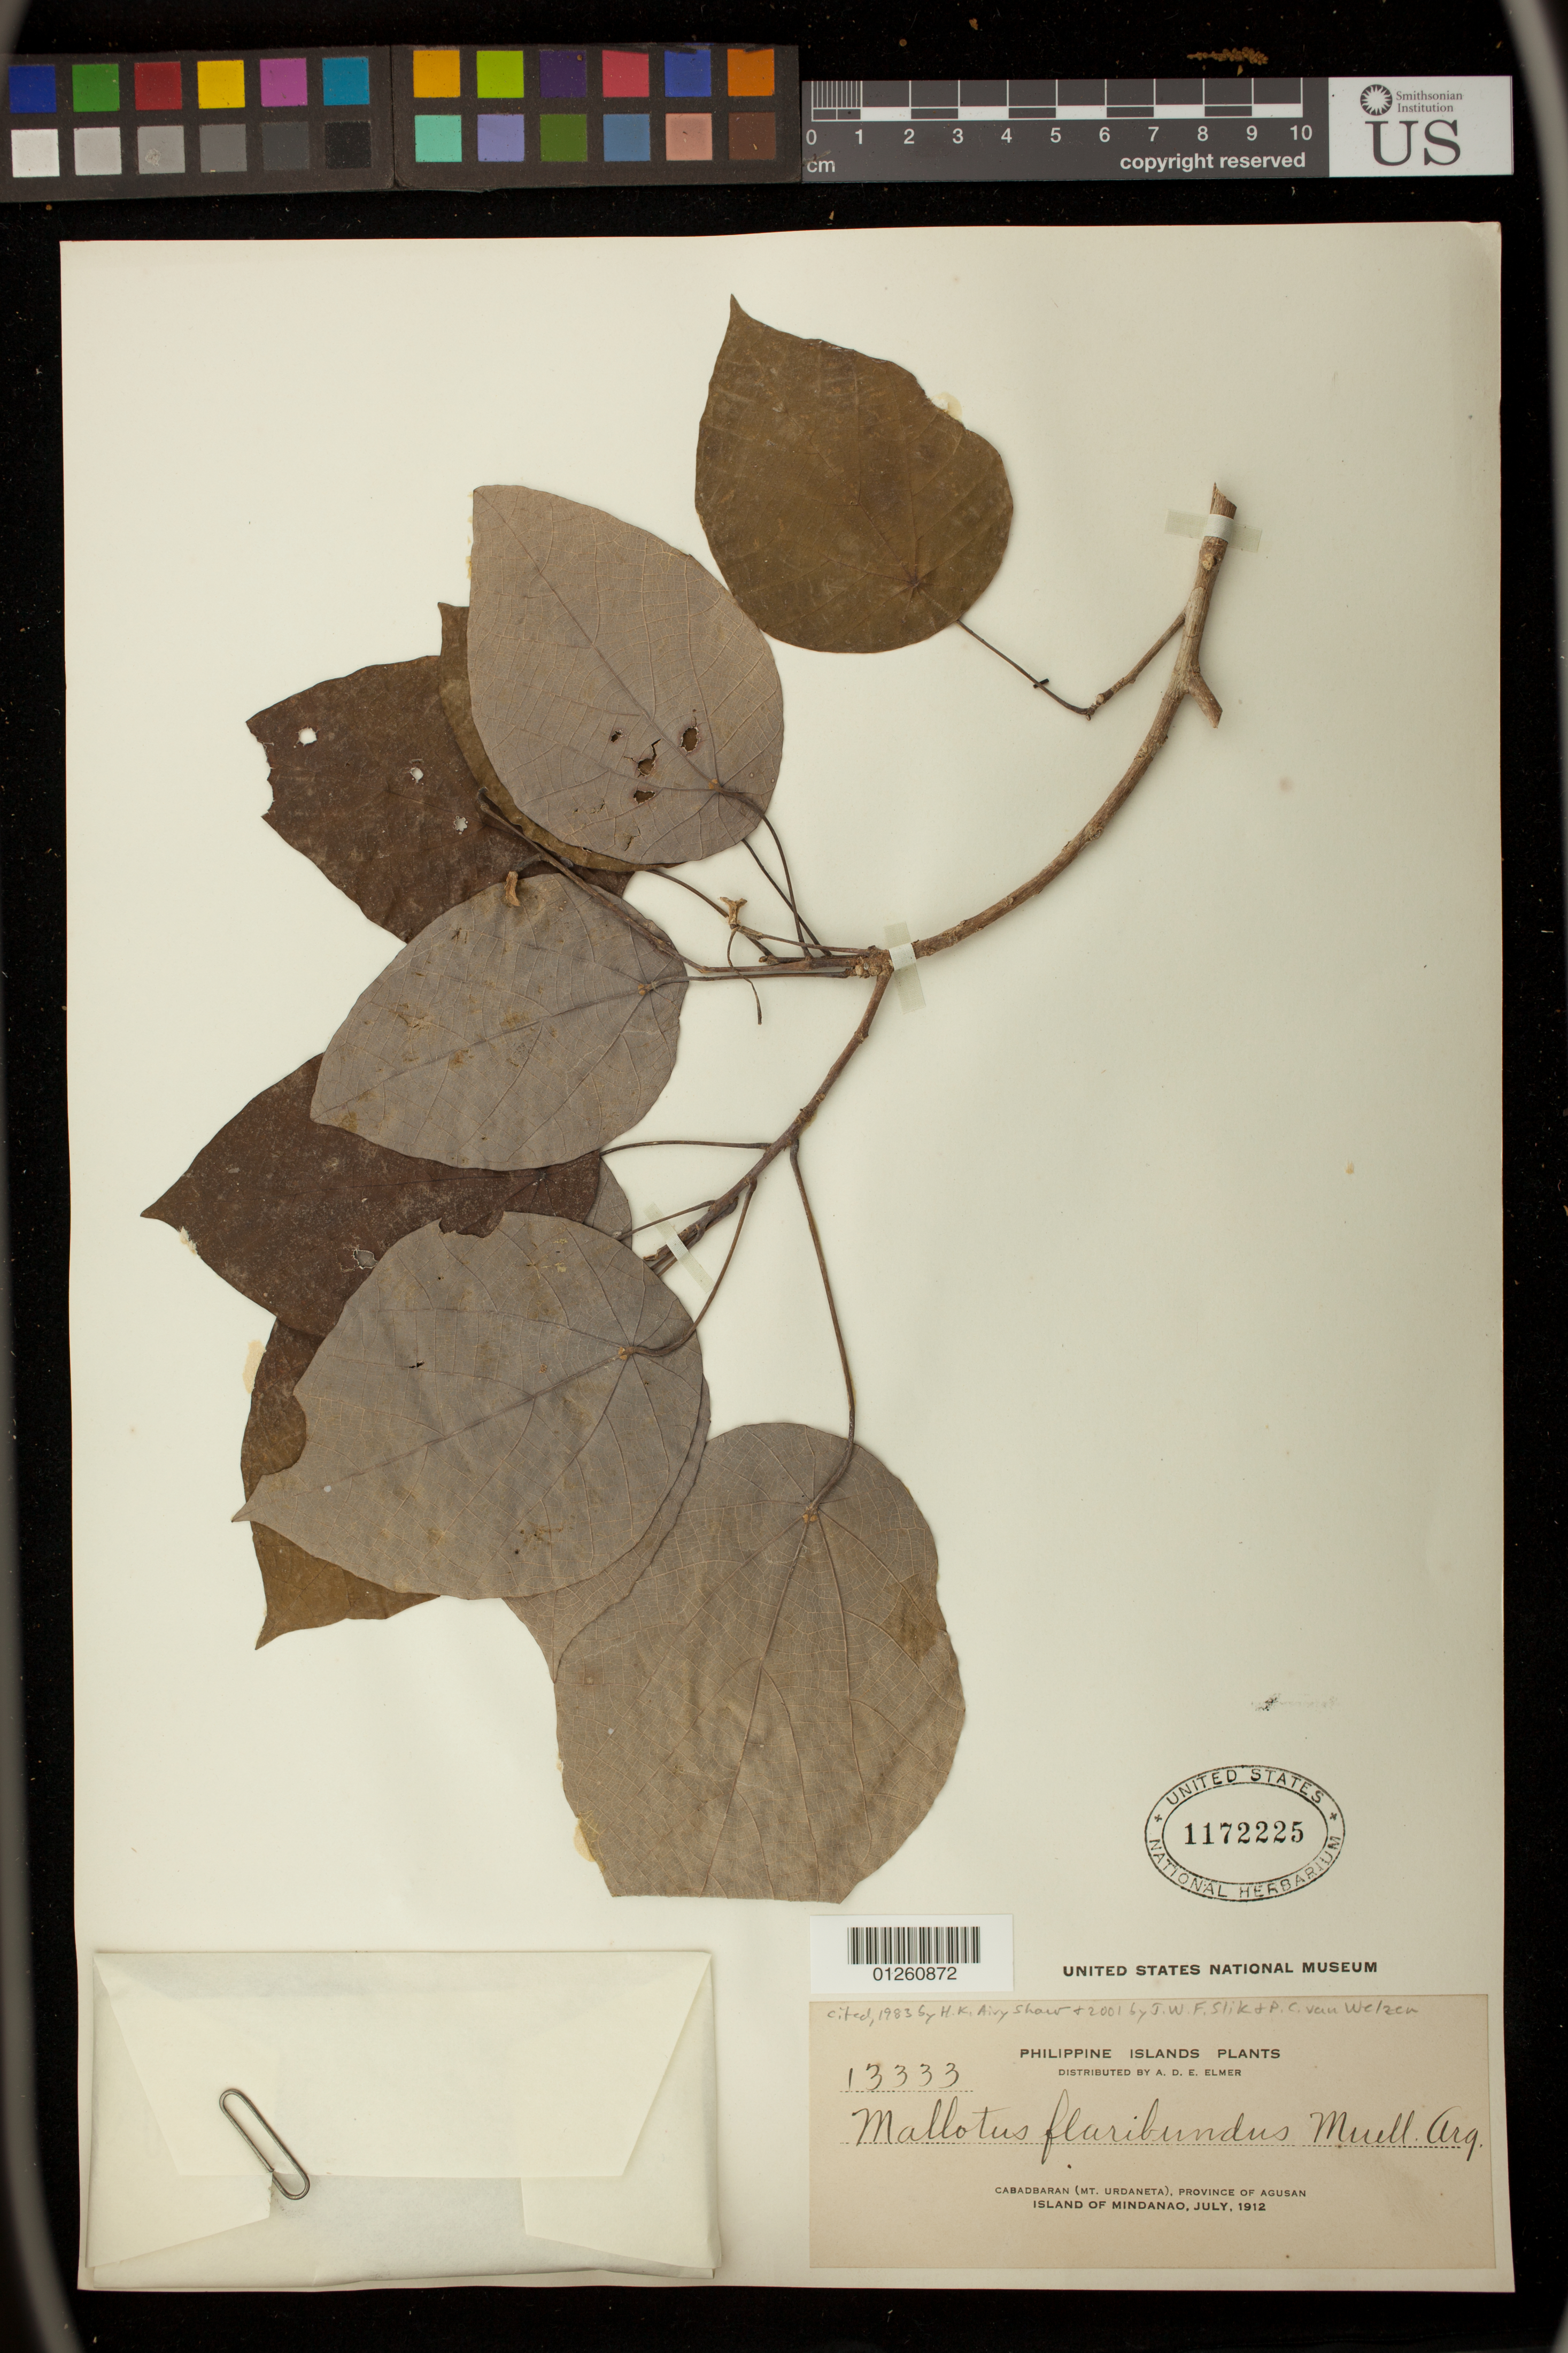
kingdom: Plantae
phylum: Tracheophyta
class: Magnoliopsida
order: Malpighiales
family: Euphorbiaceae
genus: Mallotus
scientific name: Mallotus floribundus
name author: (Blume) Müll. Arg.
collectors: A. D. E. Elmer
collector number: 13333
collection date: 1912-07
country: Philippines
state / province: Caraga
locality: Cabadbaran (Mt. Urdaneta), Province of Agusan, Island of Mindanao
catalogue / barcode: US 1172225